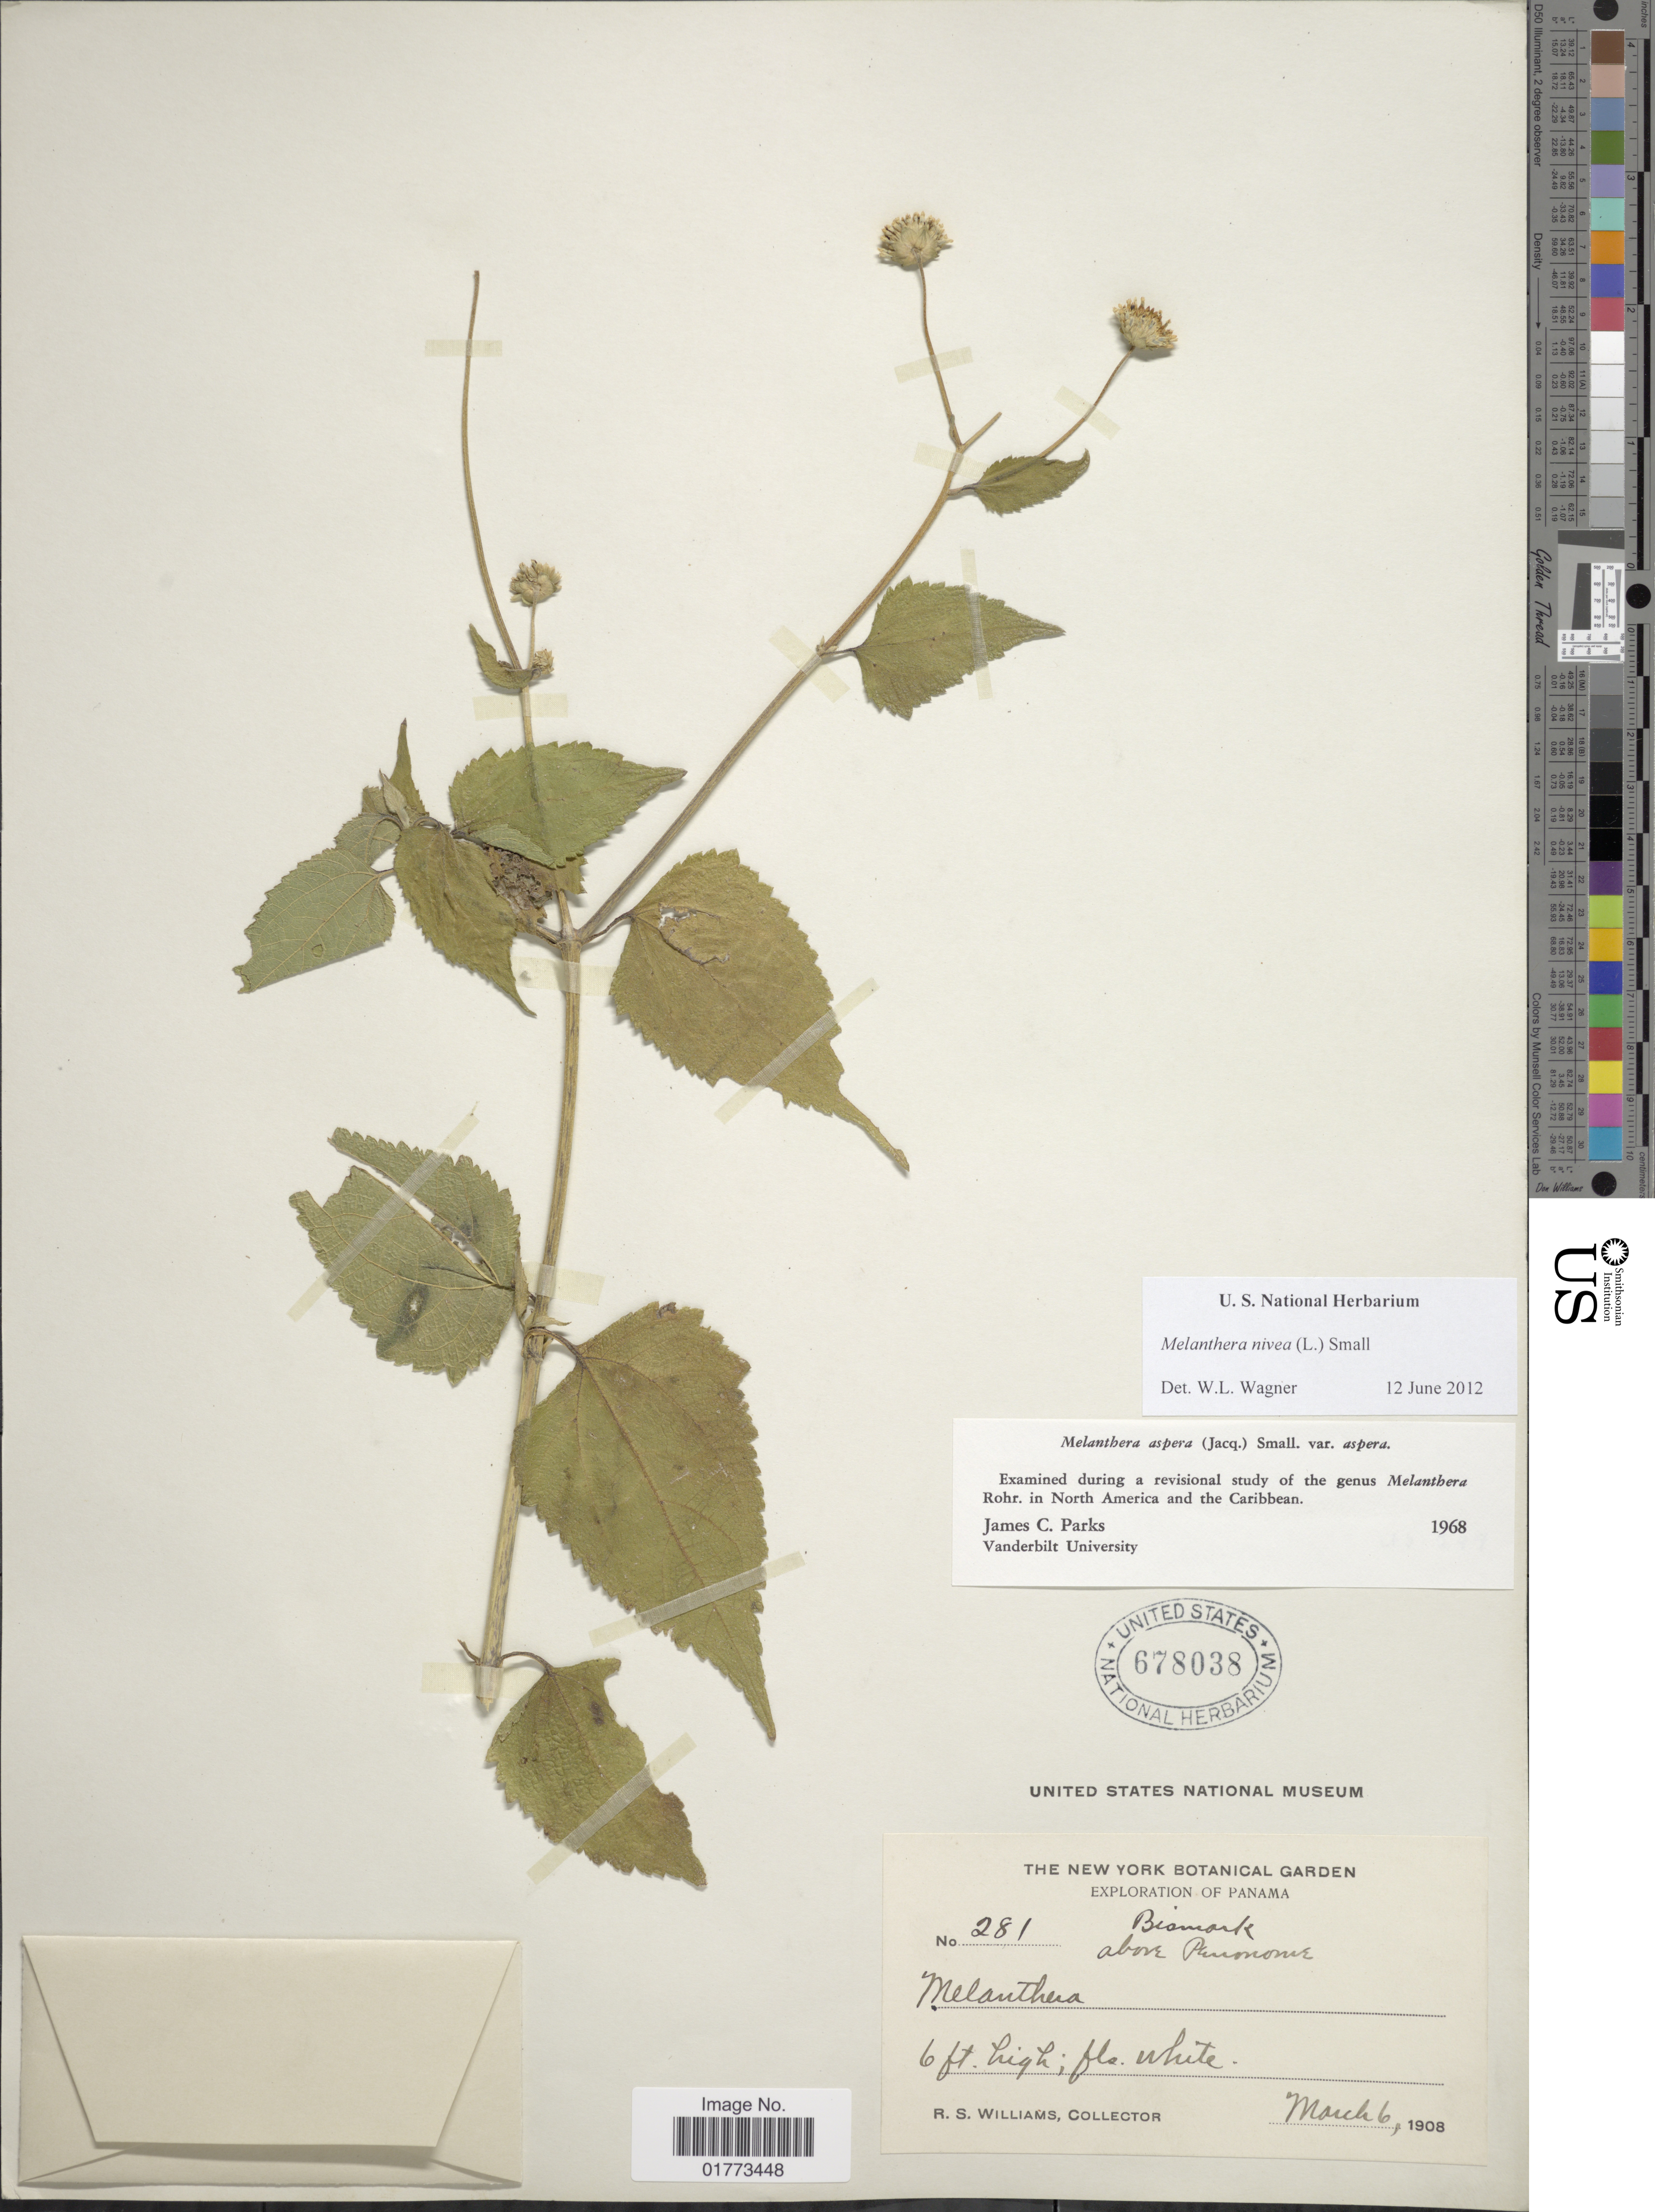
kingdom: Plantae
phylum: Tracheophyta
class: Magnoliopsida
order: Asterales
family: Asteraceae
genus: Melanthera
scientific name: Melanthera nivea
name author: (L.) Small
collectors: R. S. Williams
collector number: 281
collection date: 1908-03-06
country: Panama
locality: Bismark, above Penonome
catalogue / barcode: US 678038